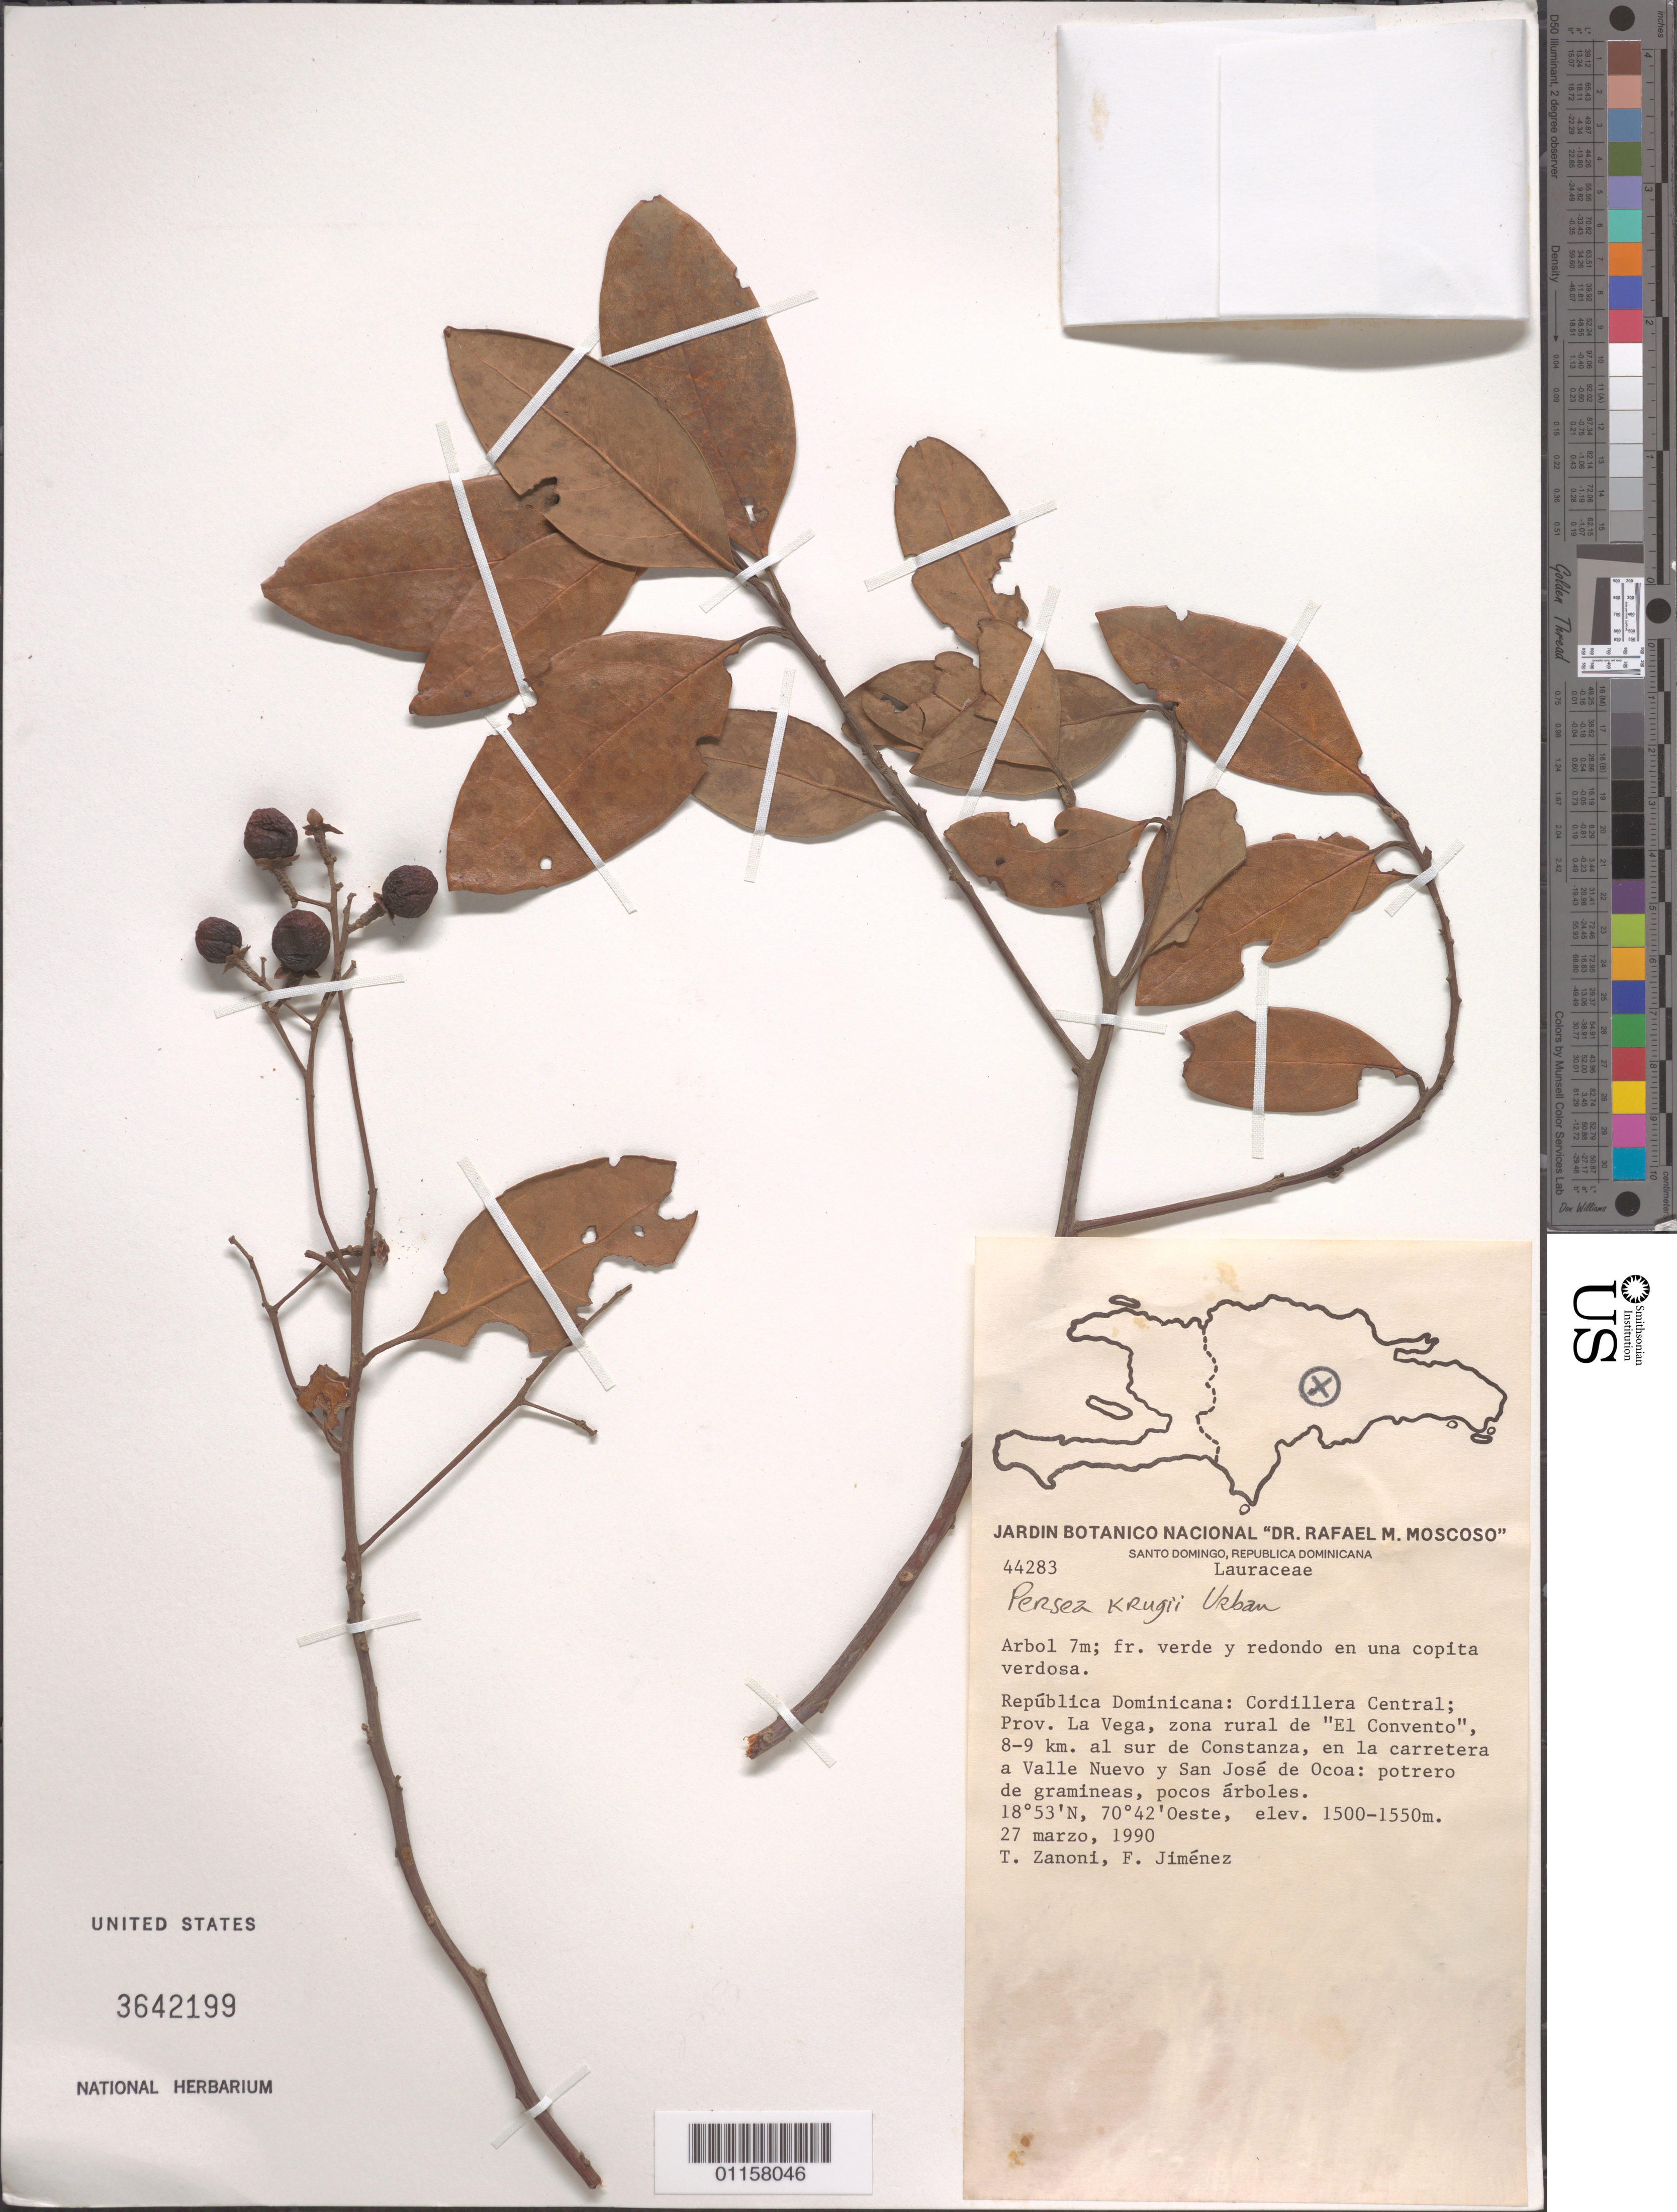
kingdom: Plantae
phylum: Tracheophyta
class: Magnoliopsida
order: Laurales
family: Lauraceae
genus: Persea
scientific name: Persea krugii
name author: Mez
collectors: T. A. Zanoni & F. Jiménez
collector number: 44283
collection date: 1990-03-27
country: Dominican Republic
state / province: La Vega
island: Hispaniola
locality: Cordillera Central, zona rural de "El Convento", 8-9 km al sur de Constanza, en la carretera a Valle Nuevo y San José de Ocoa.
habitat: Potrero de gramineas, pocos árboles.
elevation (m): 1500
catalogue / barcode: US 3642199